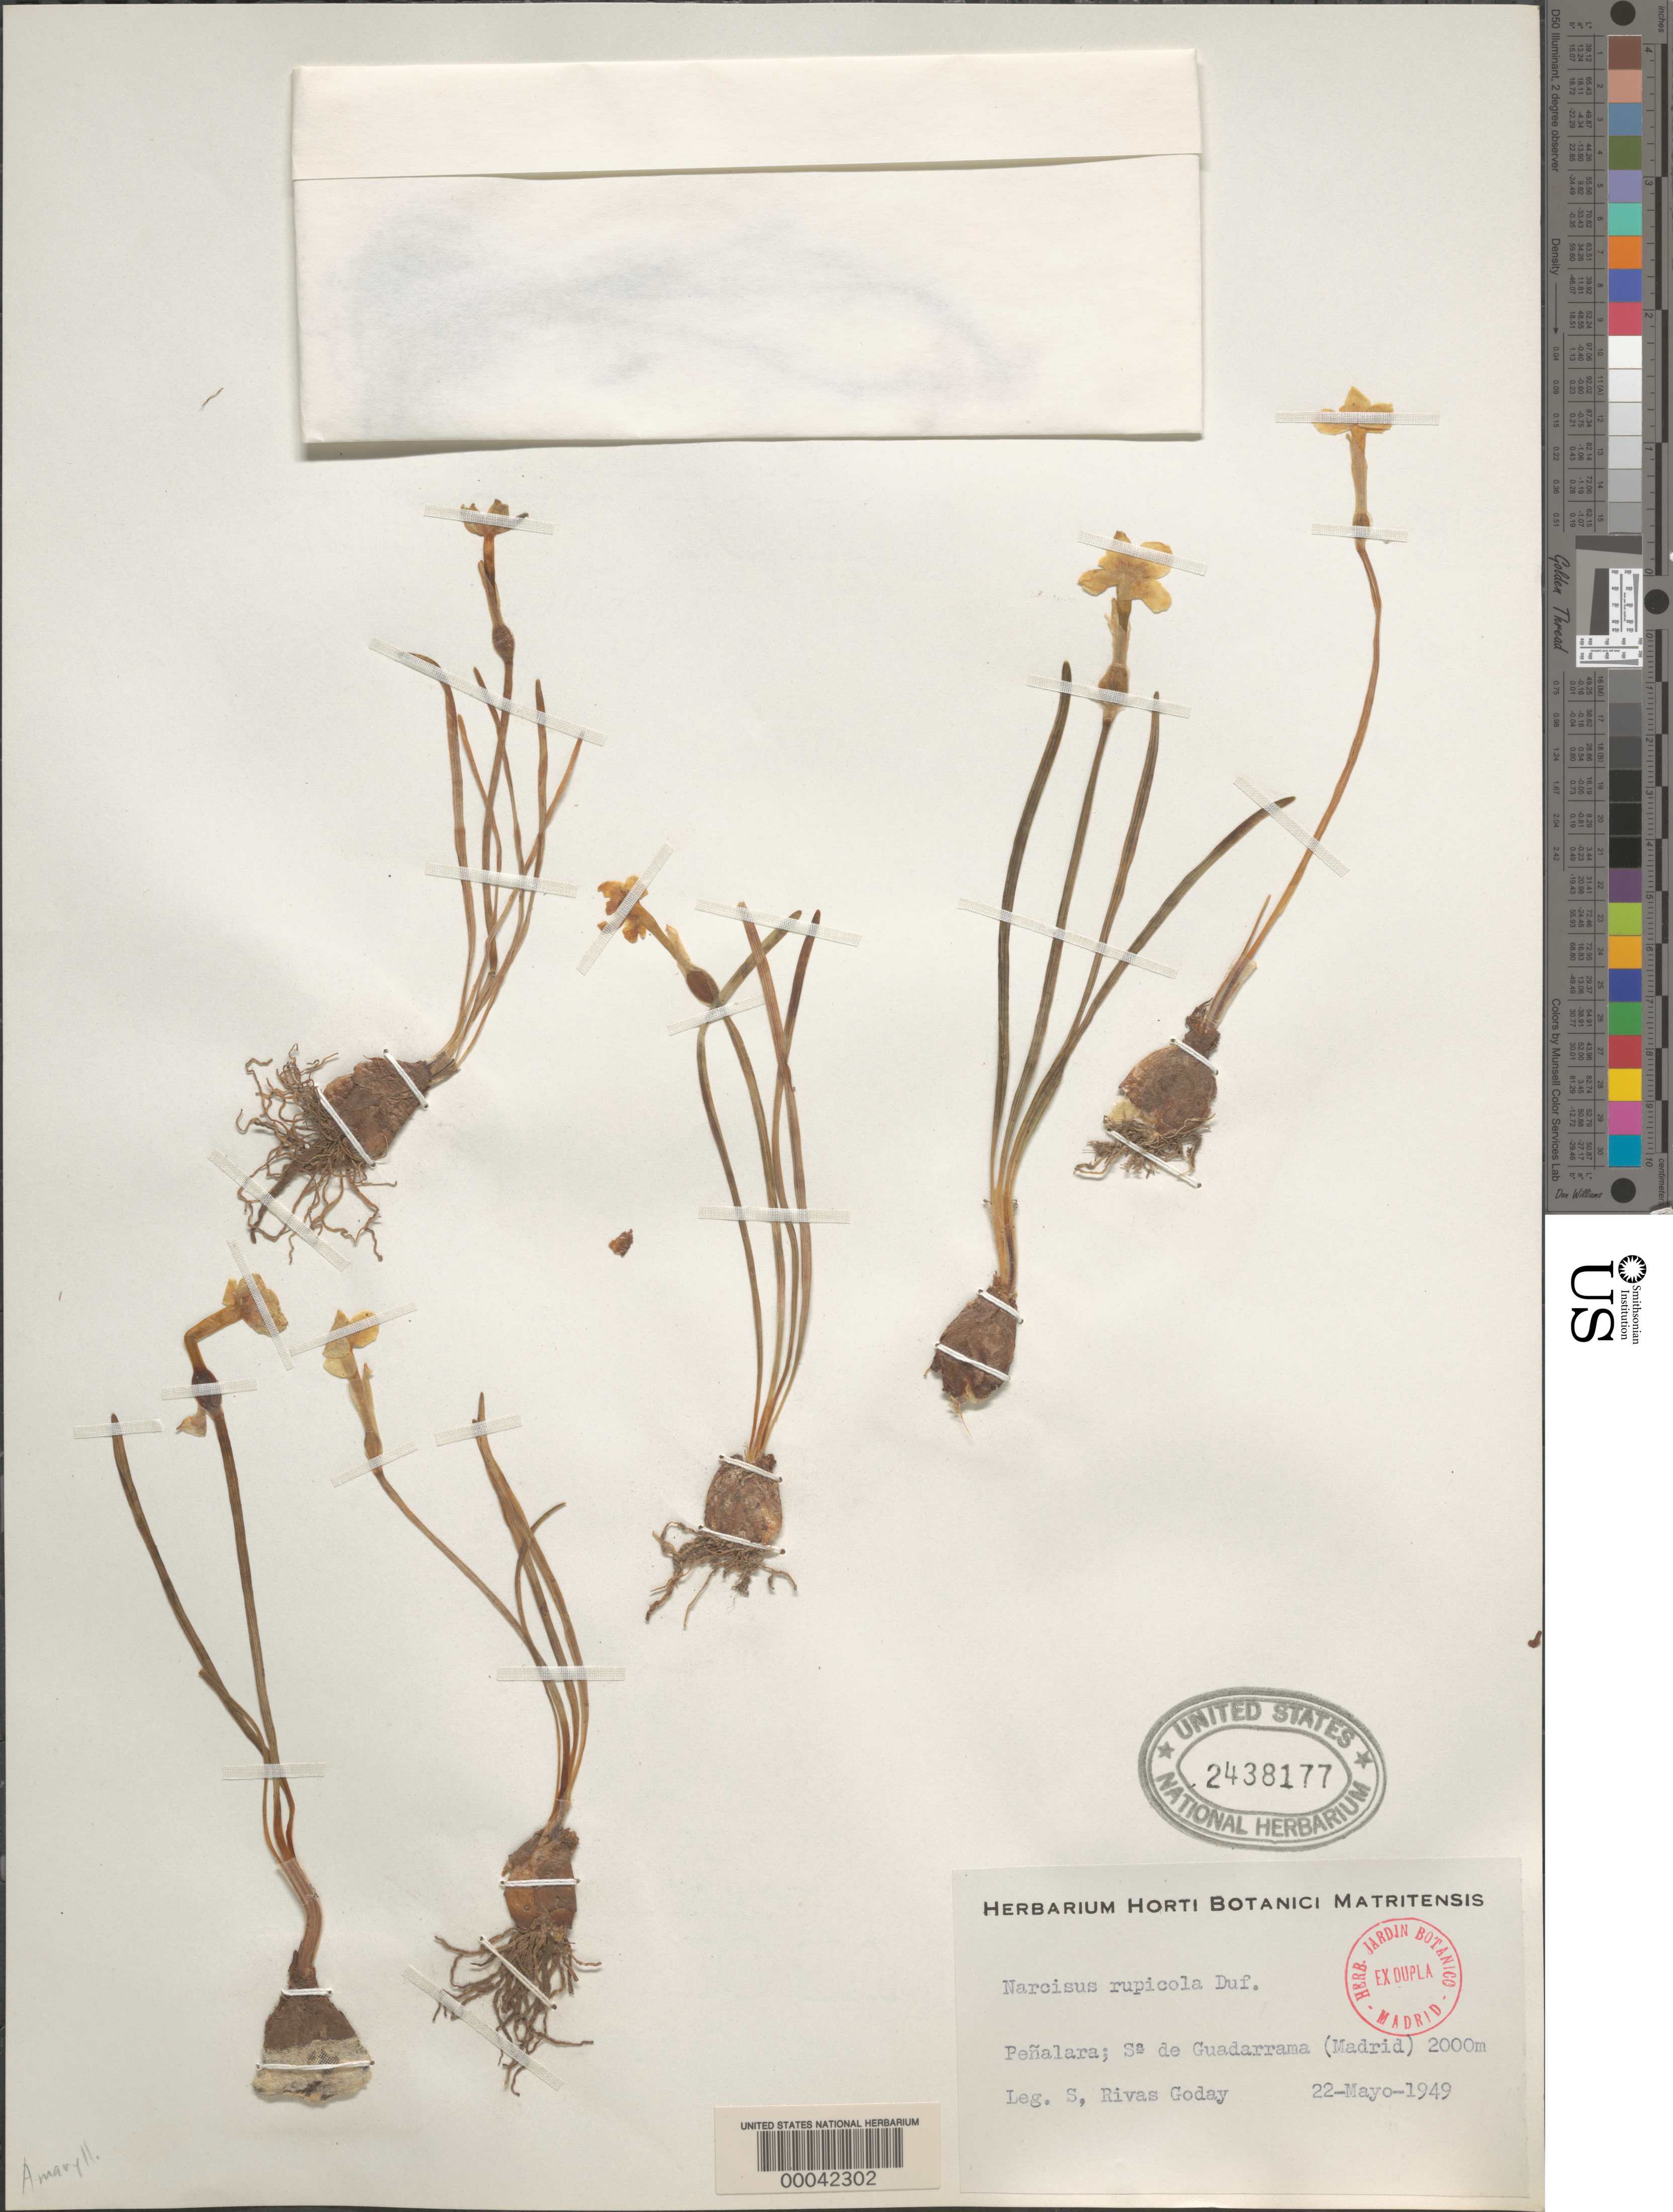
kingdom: Plantae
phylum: Tracheophyta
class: Liliopsida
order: Asparagales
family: Amaryllidaceae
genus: Narcissus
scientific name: Narcissus rupicola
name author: Dufour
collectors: G. Rivas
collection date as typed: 22 May 1949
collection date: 1949-05-22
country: Spain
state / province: Madrid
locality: Penalara; sa de guadarrama (madrid)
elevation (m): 2000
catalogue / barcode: US 2438177